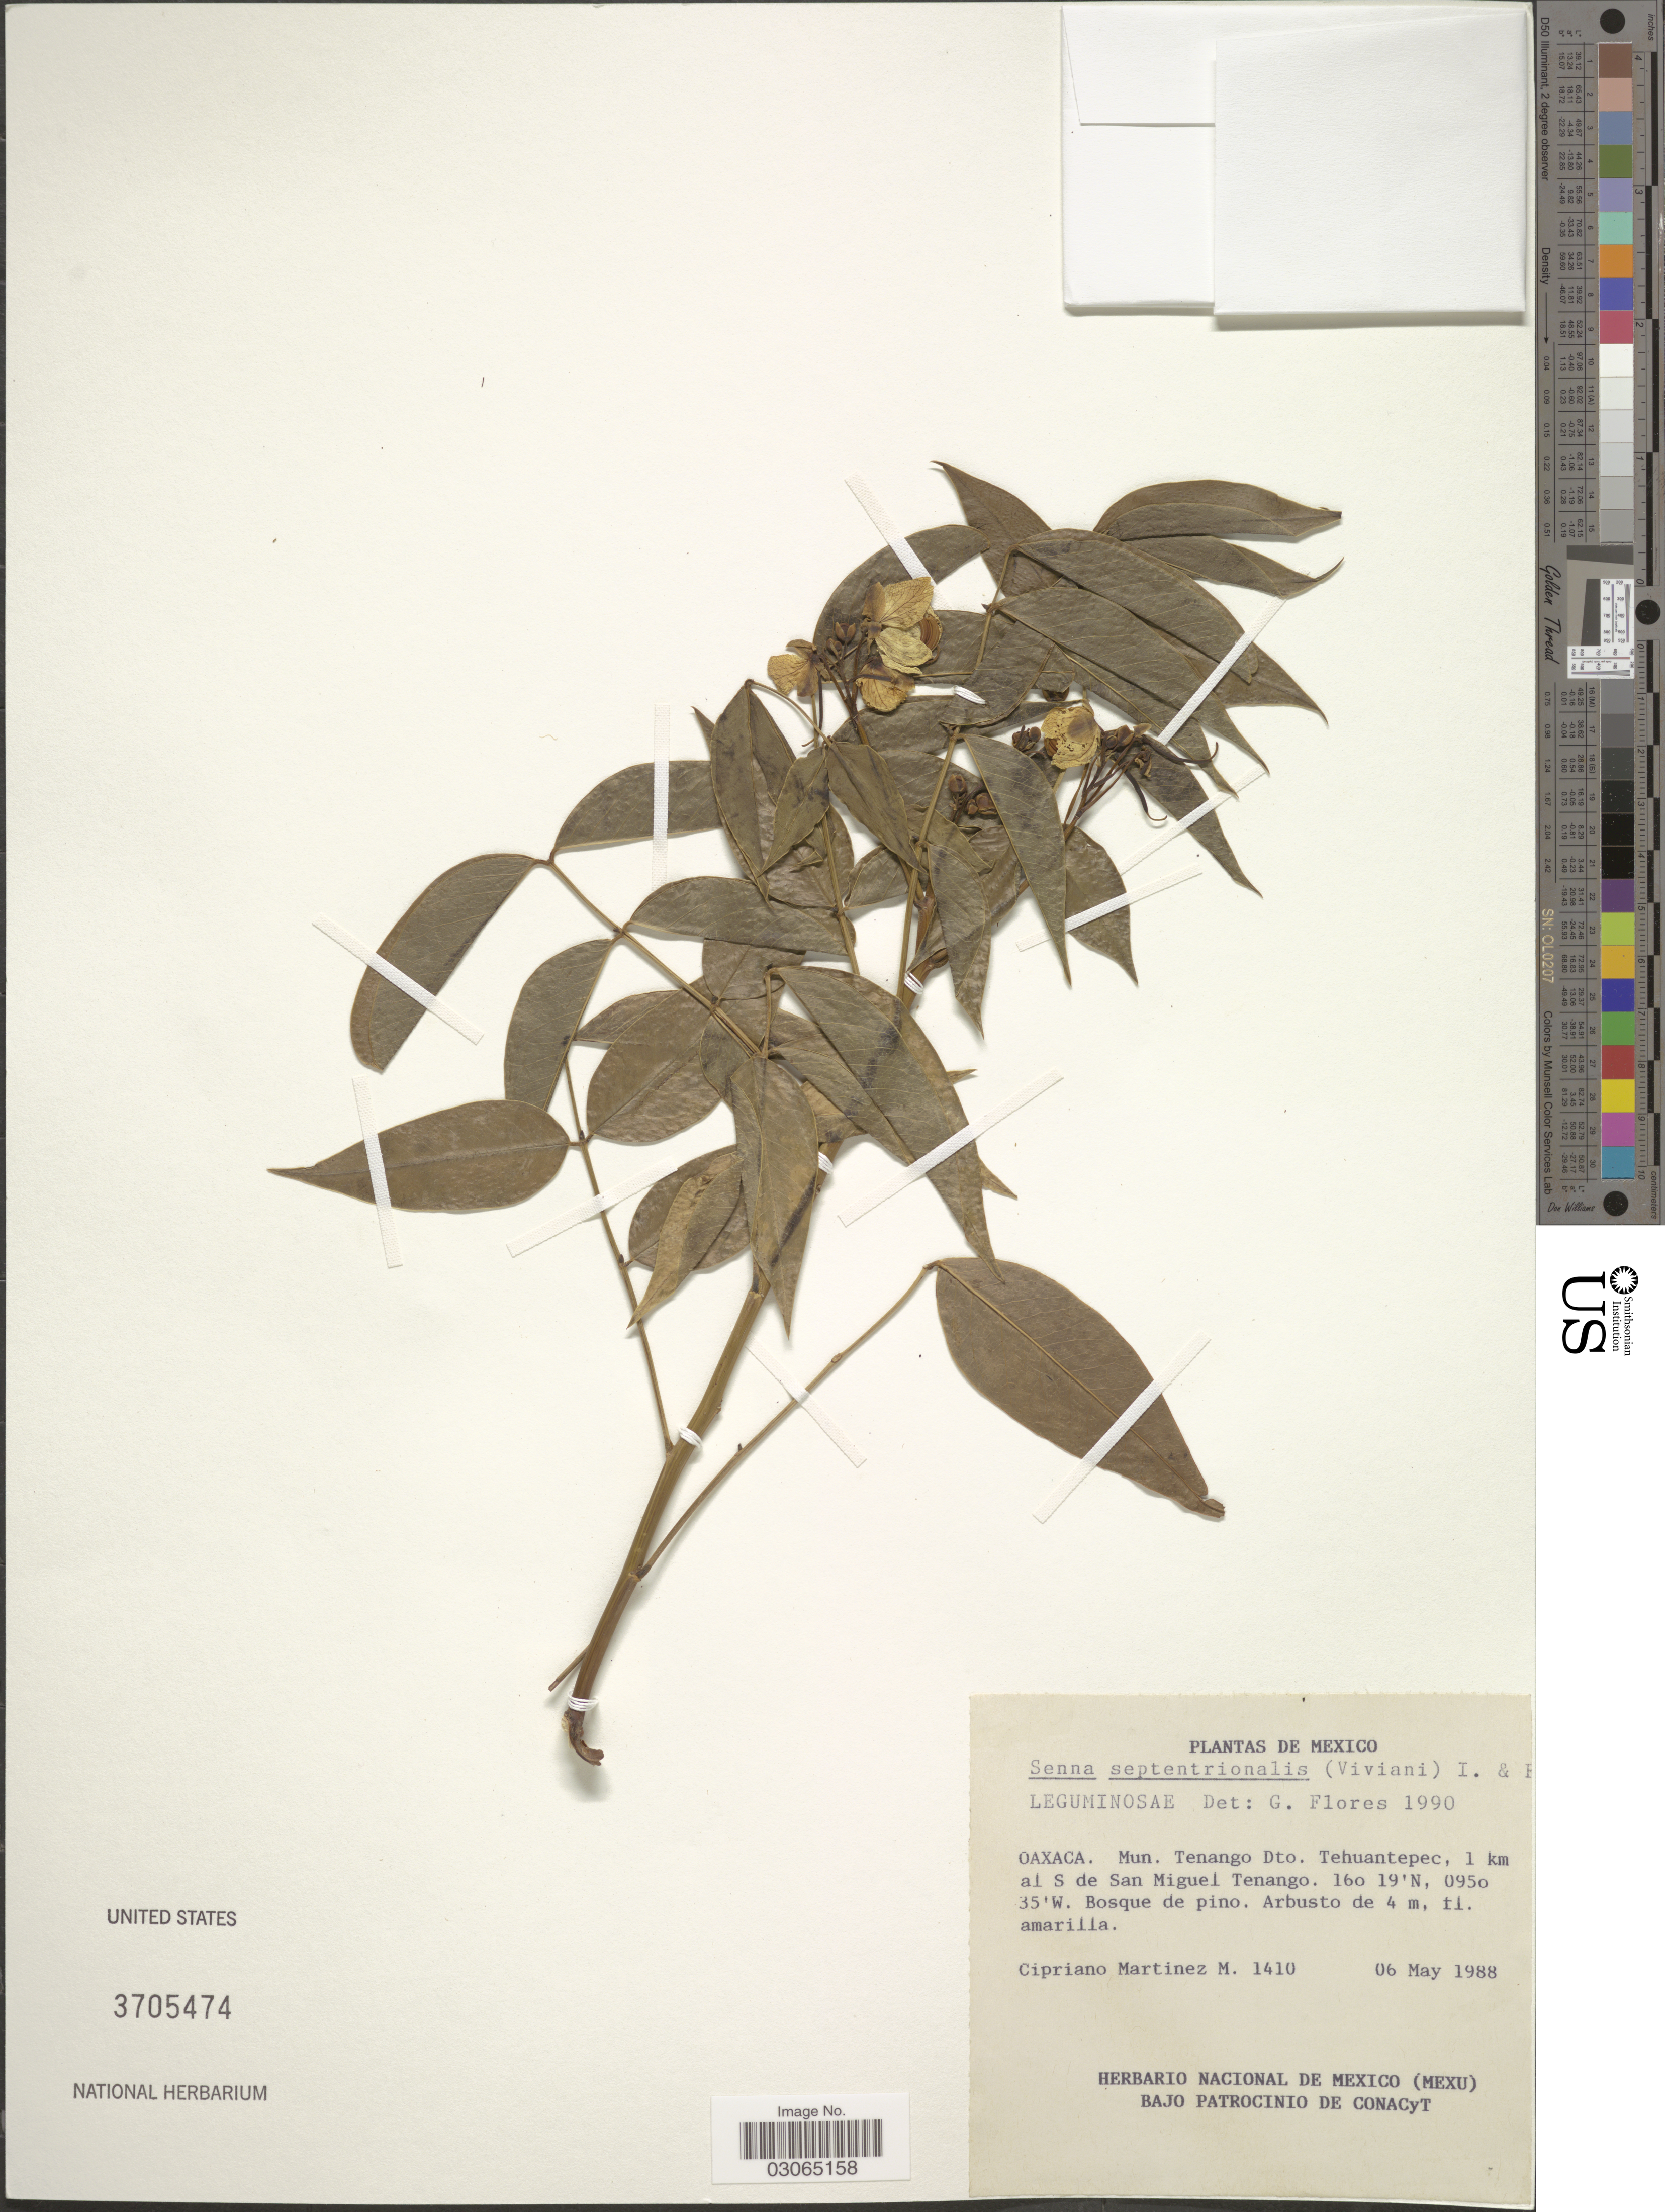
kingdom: Plantae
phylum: Tracheophyta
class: Magnoliopsida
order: Fabales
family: Fabaceae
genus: Senna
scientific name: Senna septemtrionalis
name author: (Viv.) H.S. Irwin & Barneby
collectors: C. Martínez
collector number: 1410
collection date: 1988-05-06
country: Mexico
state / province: Oaxaca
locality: Mun. Tenango Dto. Tehuantepec, 1 km al S de San Miguel Tenango.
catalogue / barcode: US 3705474